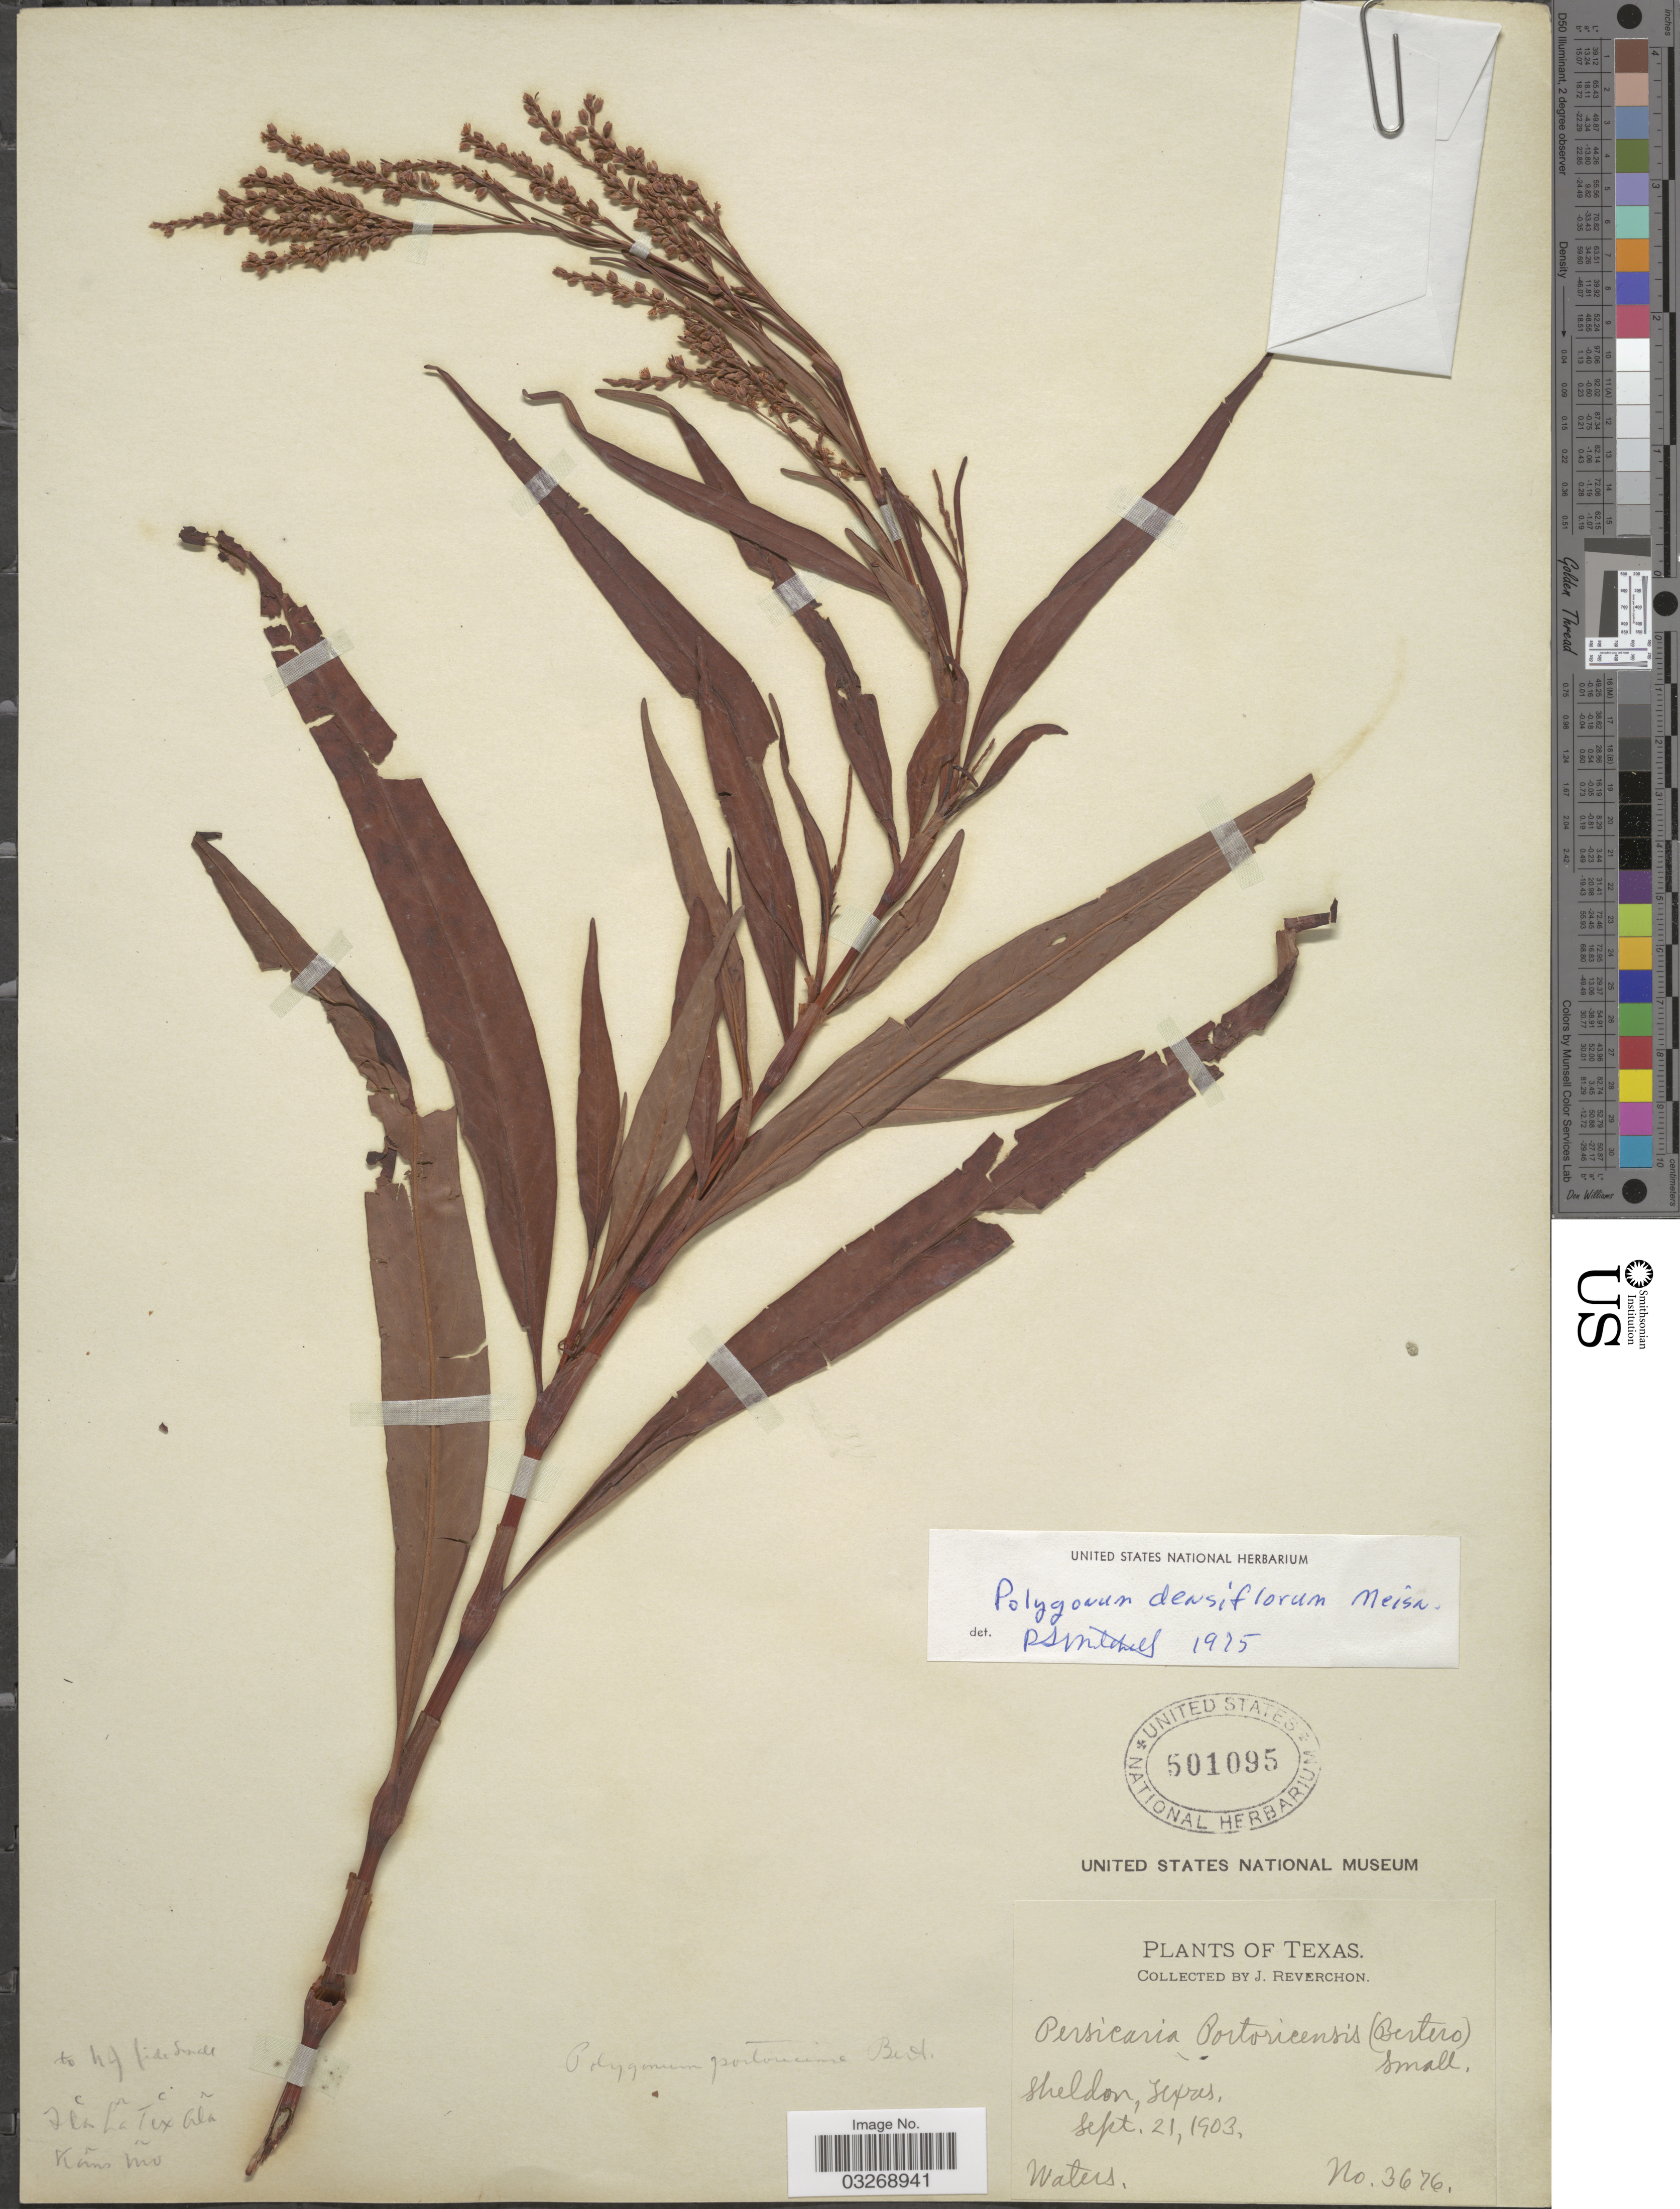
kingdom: Plantae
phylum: Tracheophyta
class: Magnoliopsida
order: Caryophyllales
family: Polygonaceae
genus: Persicaria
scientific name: Persicaria glabra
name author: (Willd.) M. Gómez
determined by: Atha, D. E.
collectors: J. Reverchon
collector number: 3676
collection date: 1903-09-21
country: United States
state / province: Texas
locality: Sheldon.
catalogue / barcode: US 501095